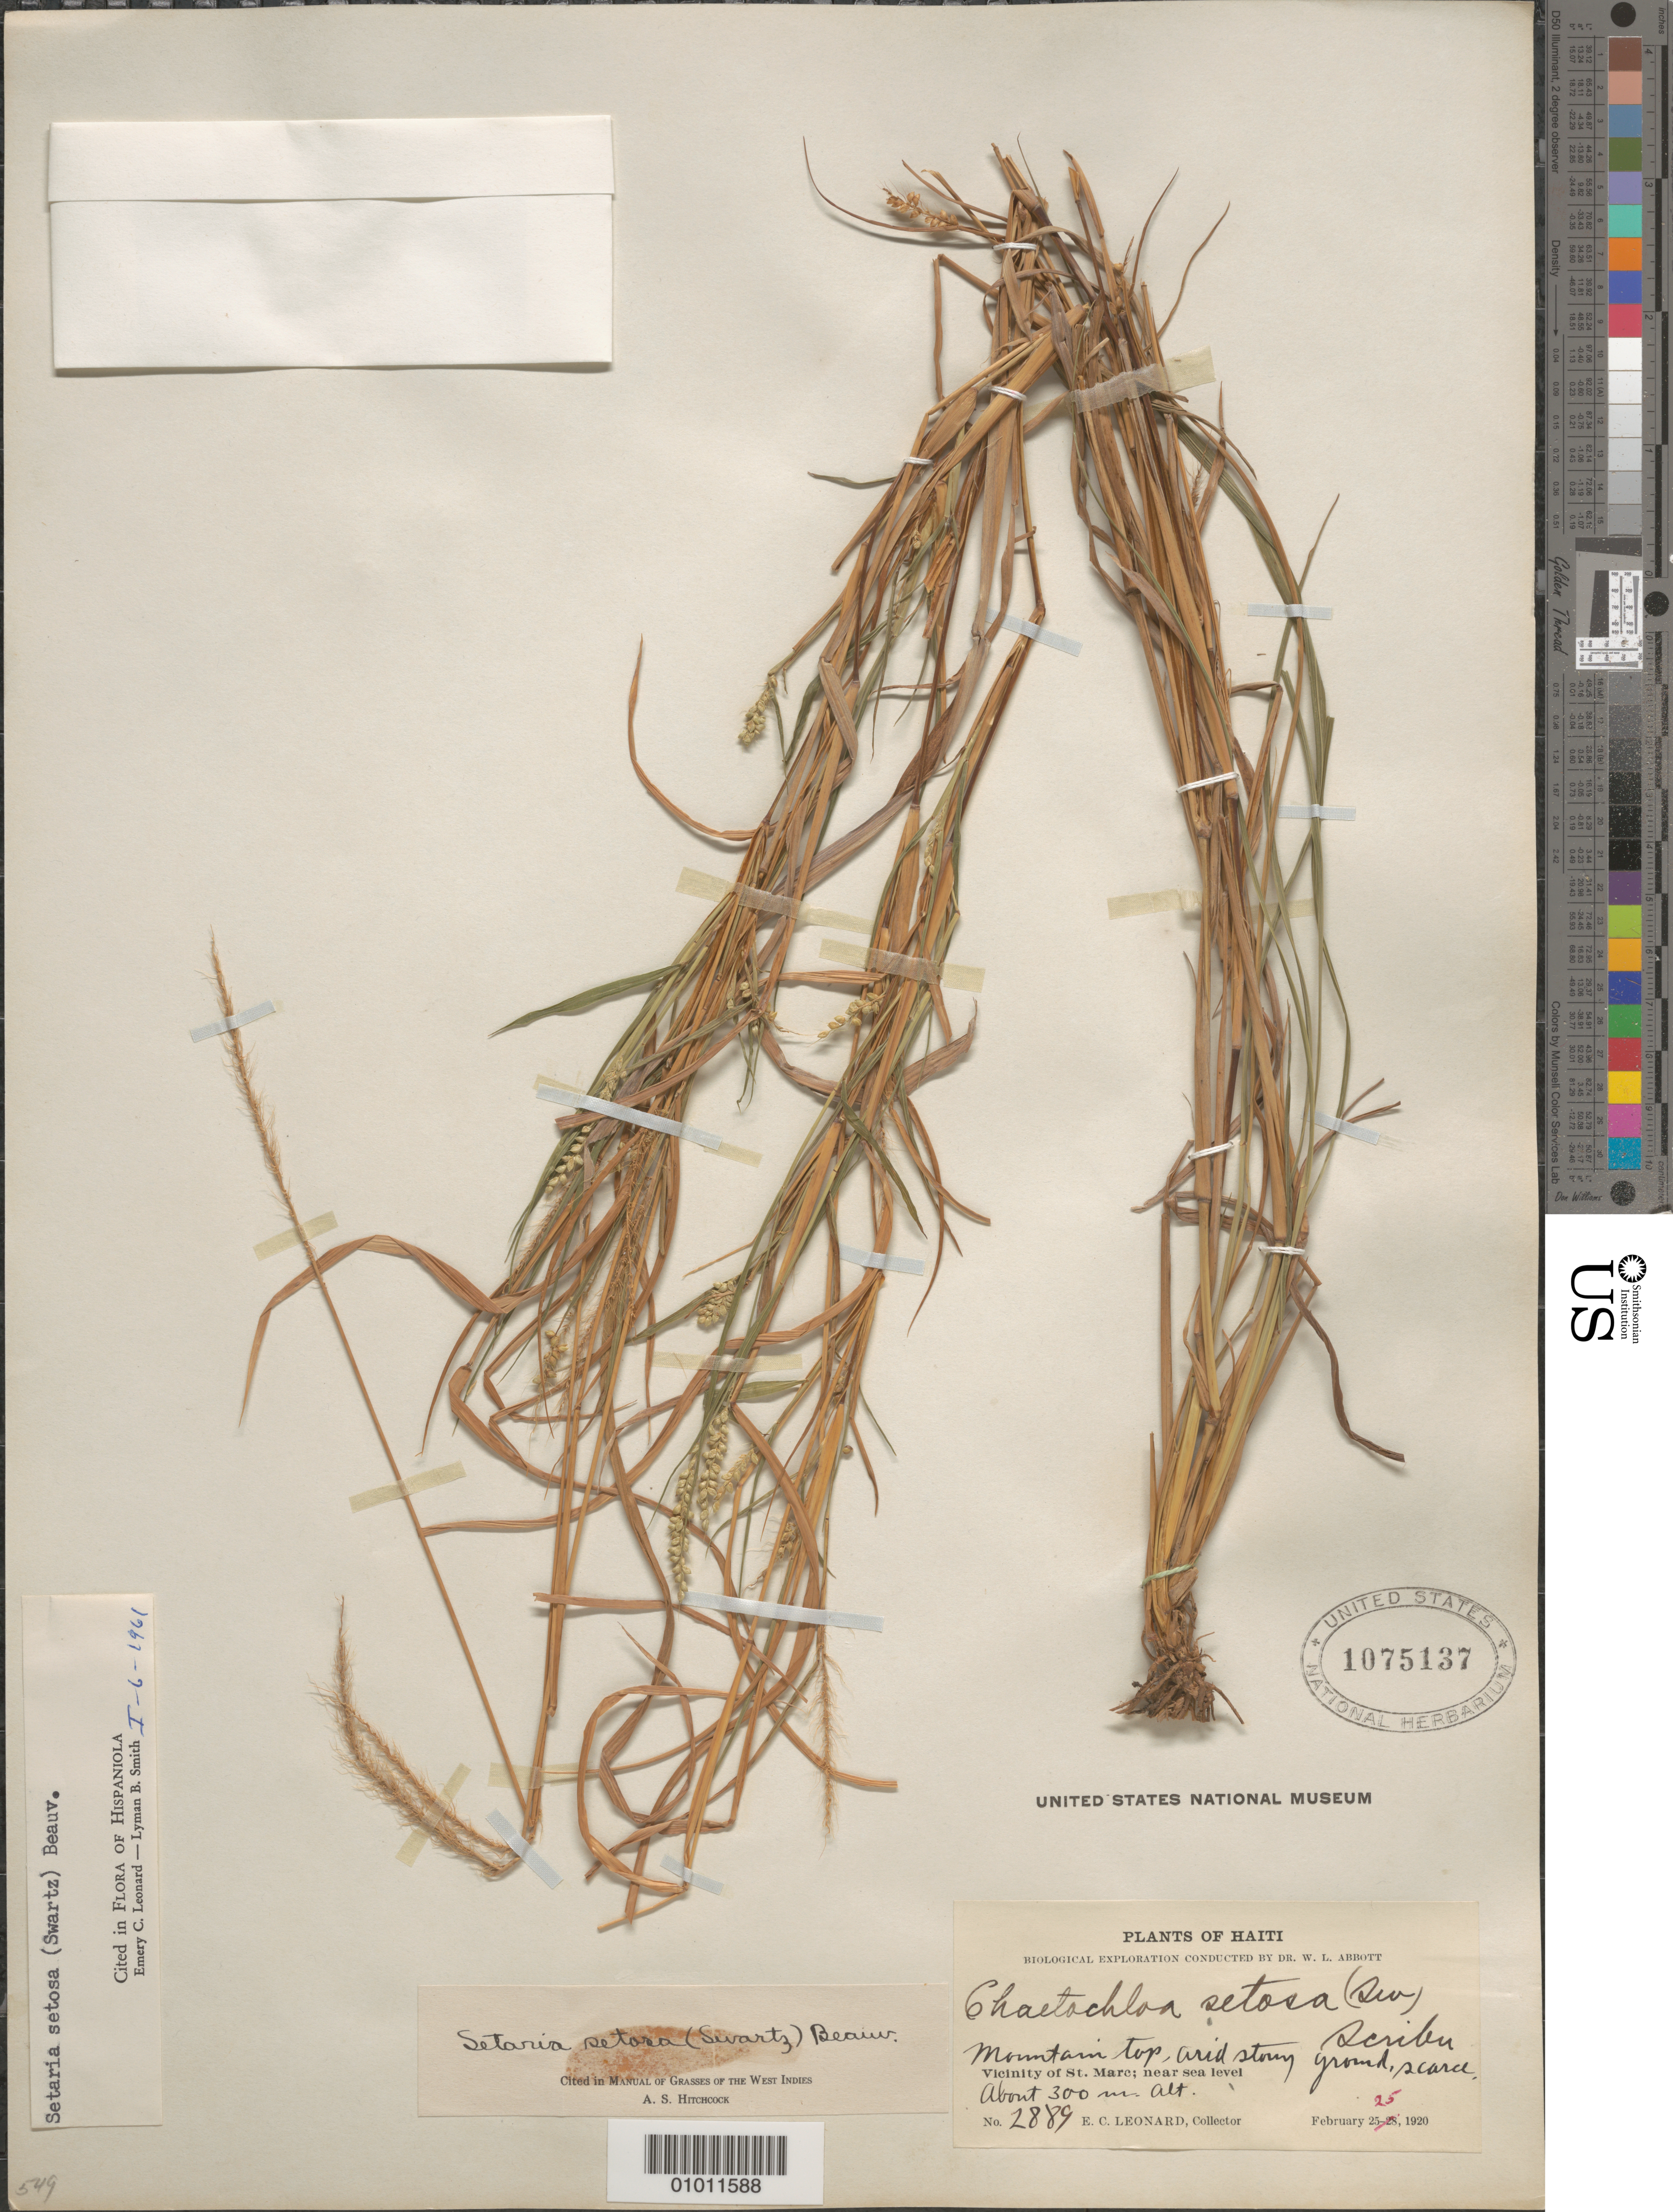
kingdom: Plantae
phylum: Tracheophyta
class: Liliopsida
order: Poales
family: Poaceae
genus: Setaria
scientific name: Setaria setosa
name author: (Sw.) P. Beauv.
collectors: E. C. Leonard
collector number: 2889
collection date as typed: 25 Feb 1920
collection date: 1920-02-25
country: Haiti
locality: Vicinity of St. Marc, near sea level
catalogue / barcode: US 1075137